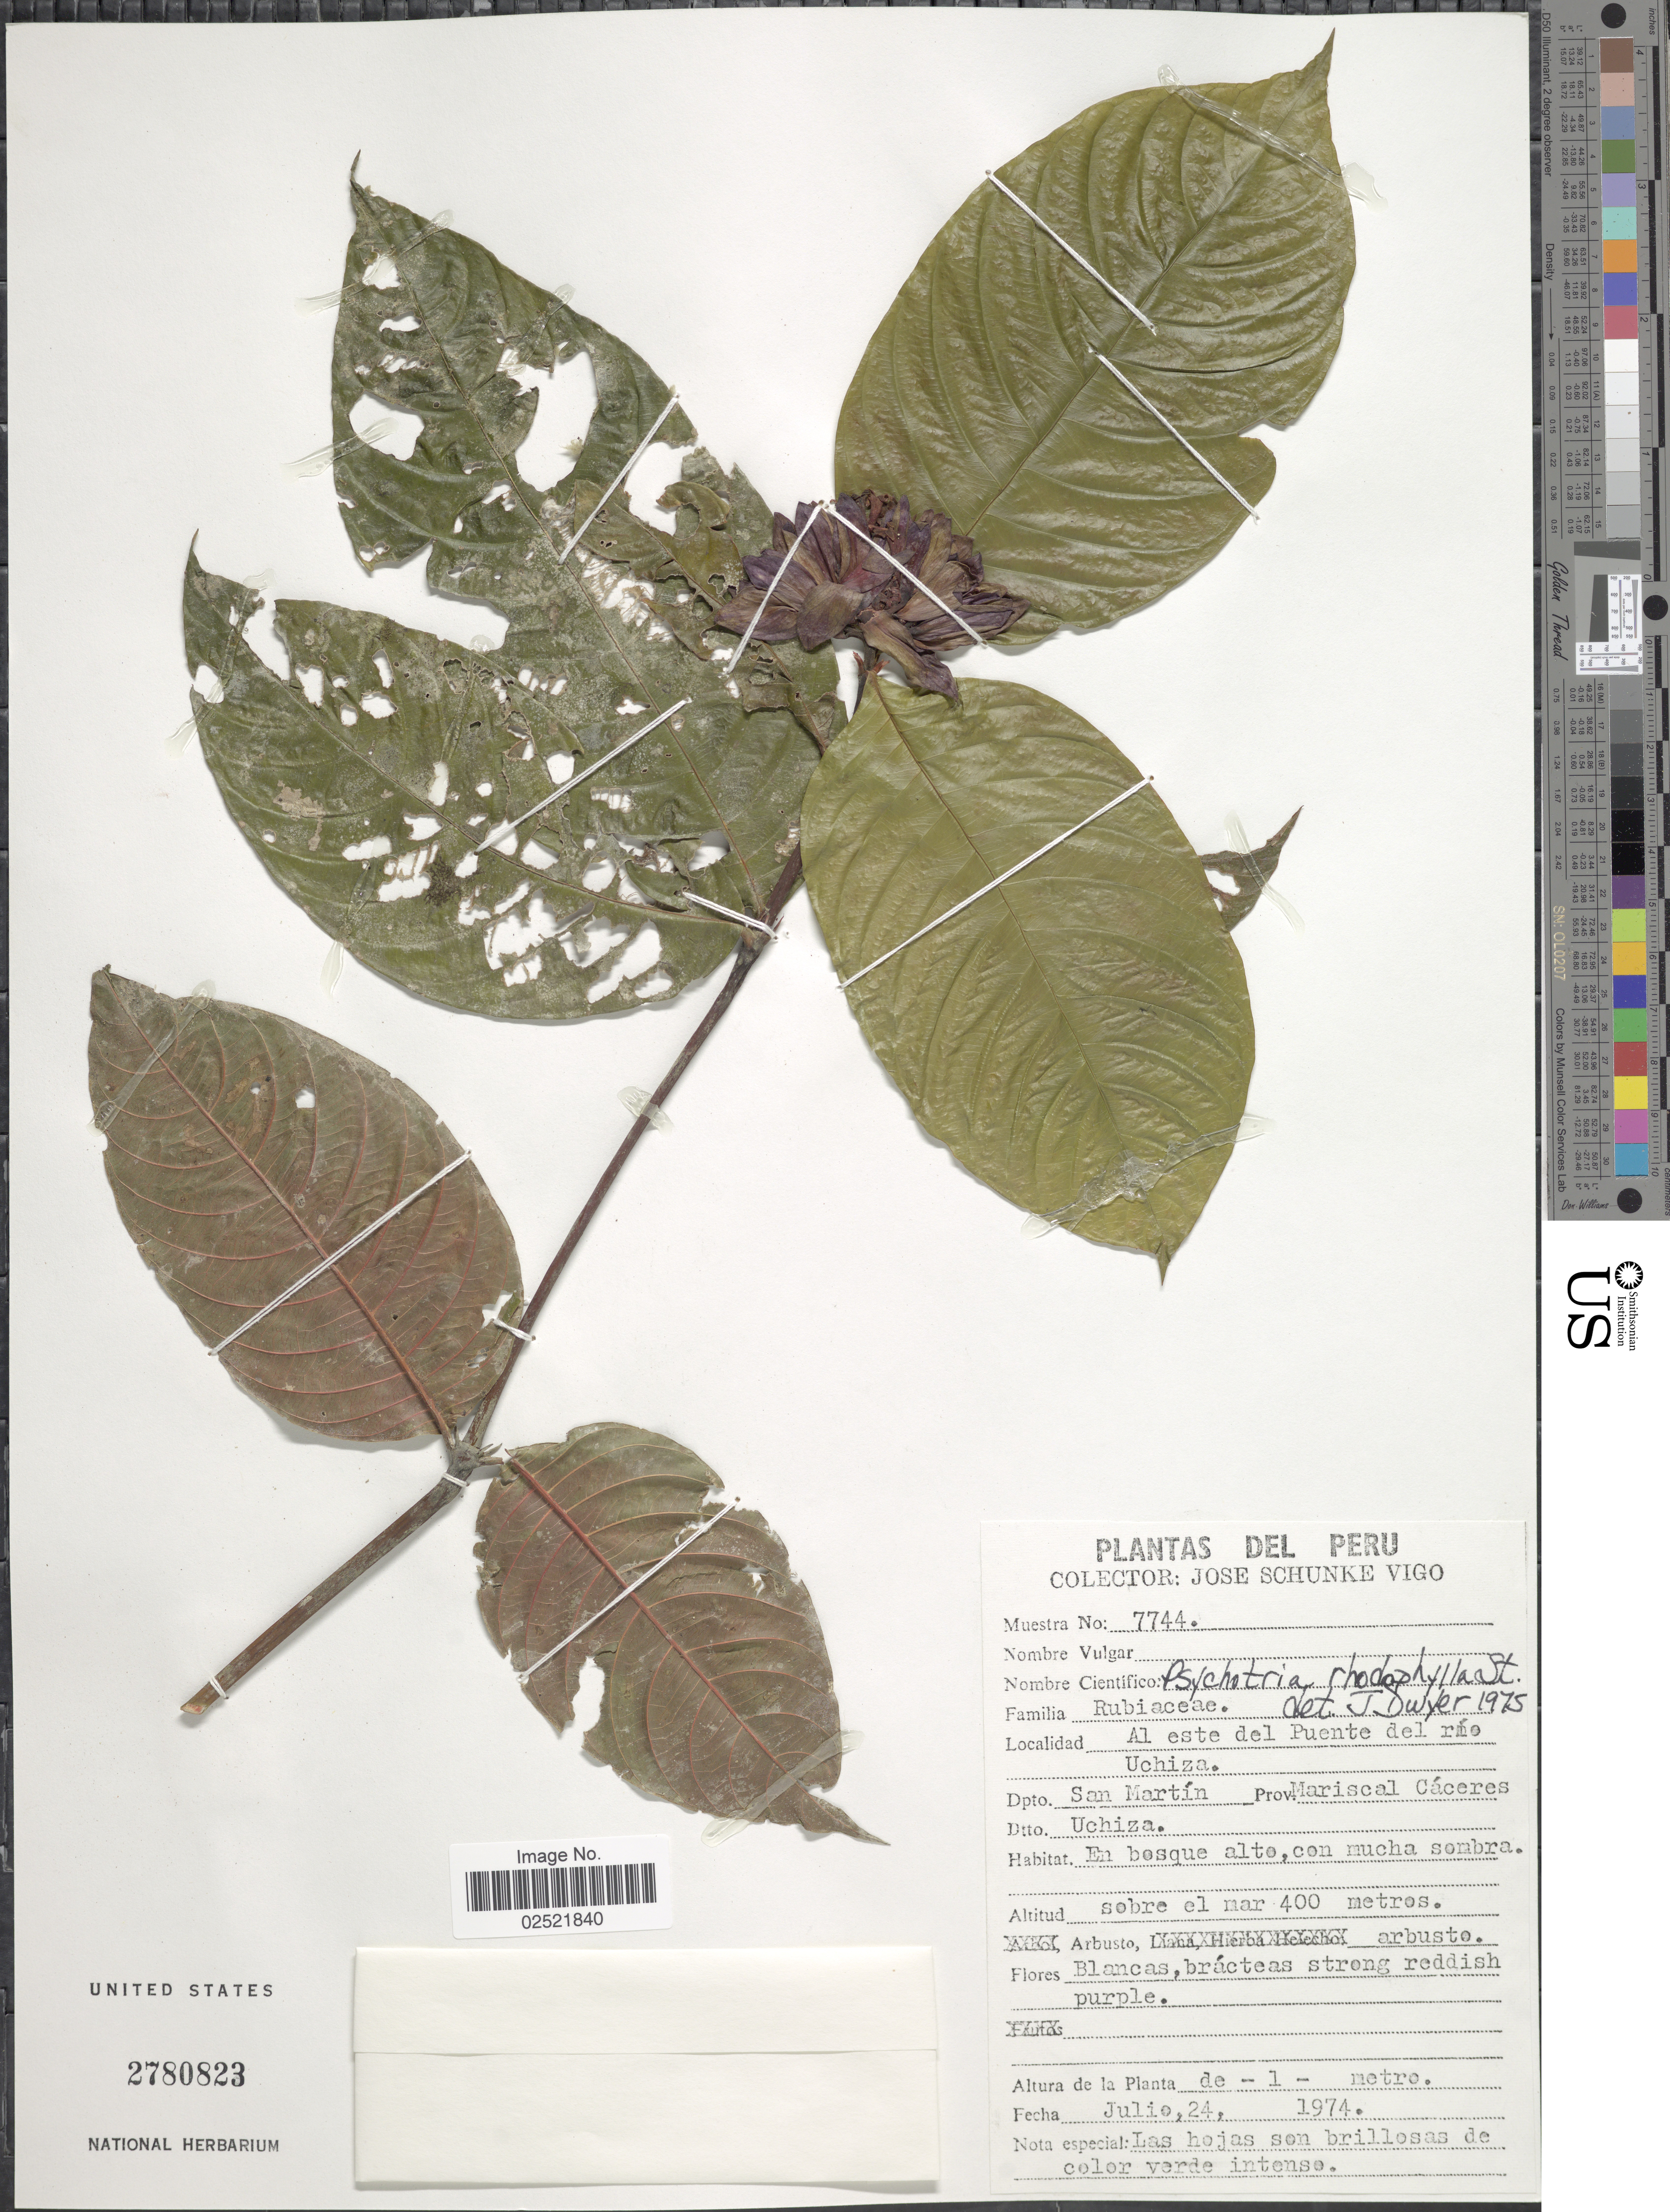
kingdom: Plantae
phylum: Tracheophyta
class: Magnoliopsida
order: Gentianales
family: Rubiaceae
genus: Psychotria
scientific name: Psychotria rhodophylla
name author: Standl.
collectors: J. Schunke Vigo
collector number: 7744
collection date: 1974-07-24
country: Peru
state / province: San Martín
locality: Al este del Puente del Rio Uchiza, Prov. Mariscal Caceres, Dtto. Uchiza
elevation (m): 400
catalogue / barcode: US 2780823